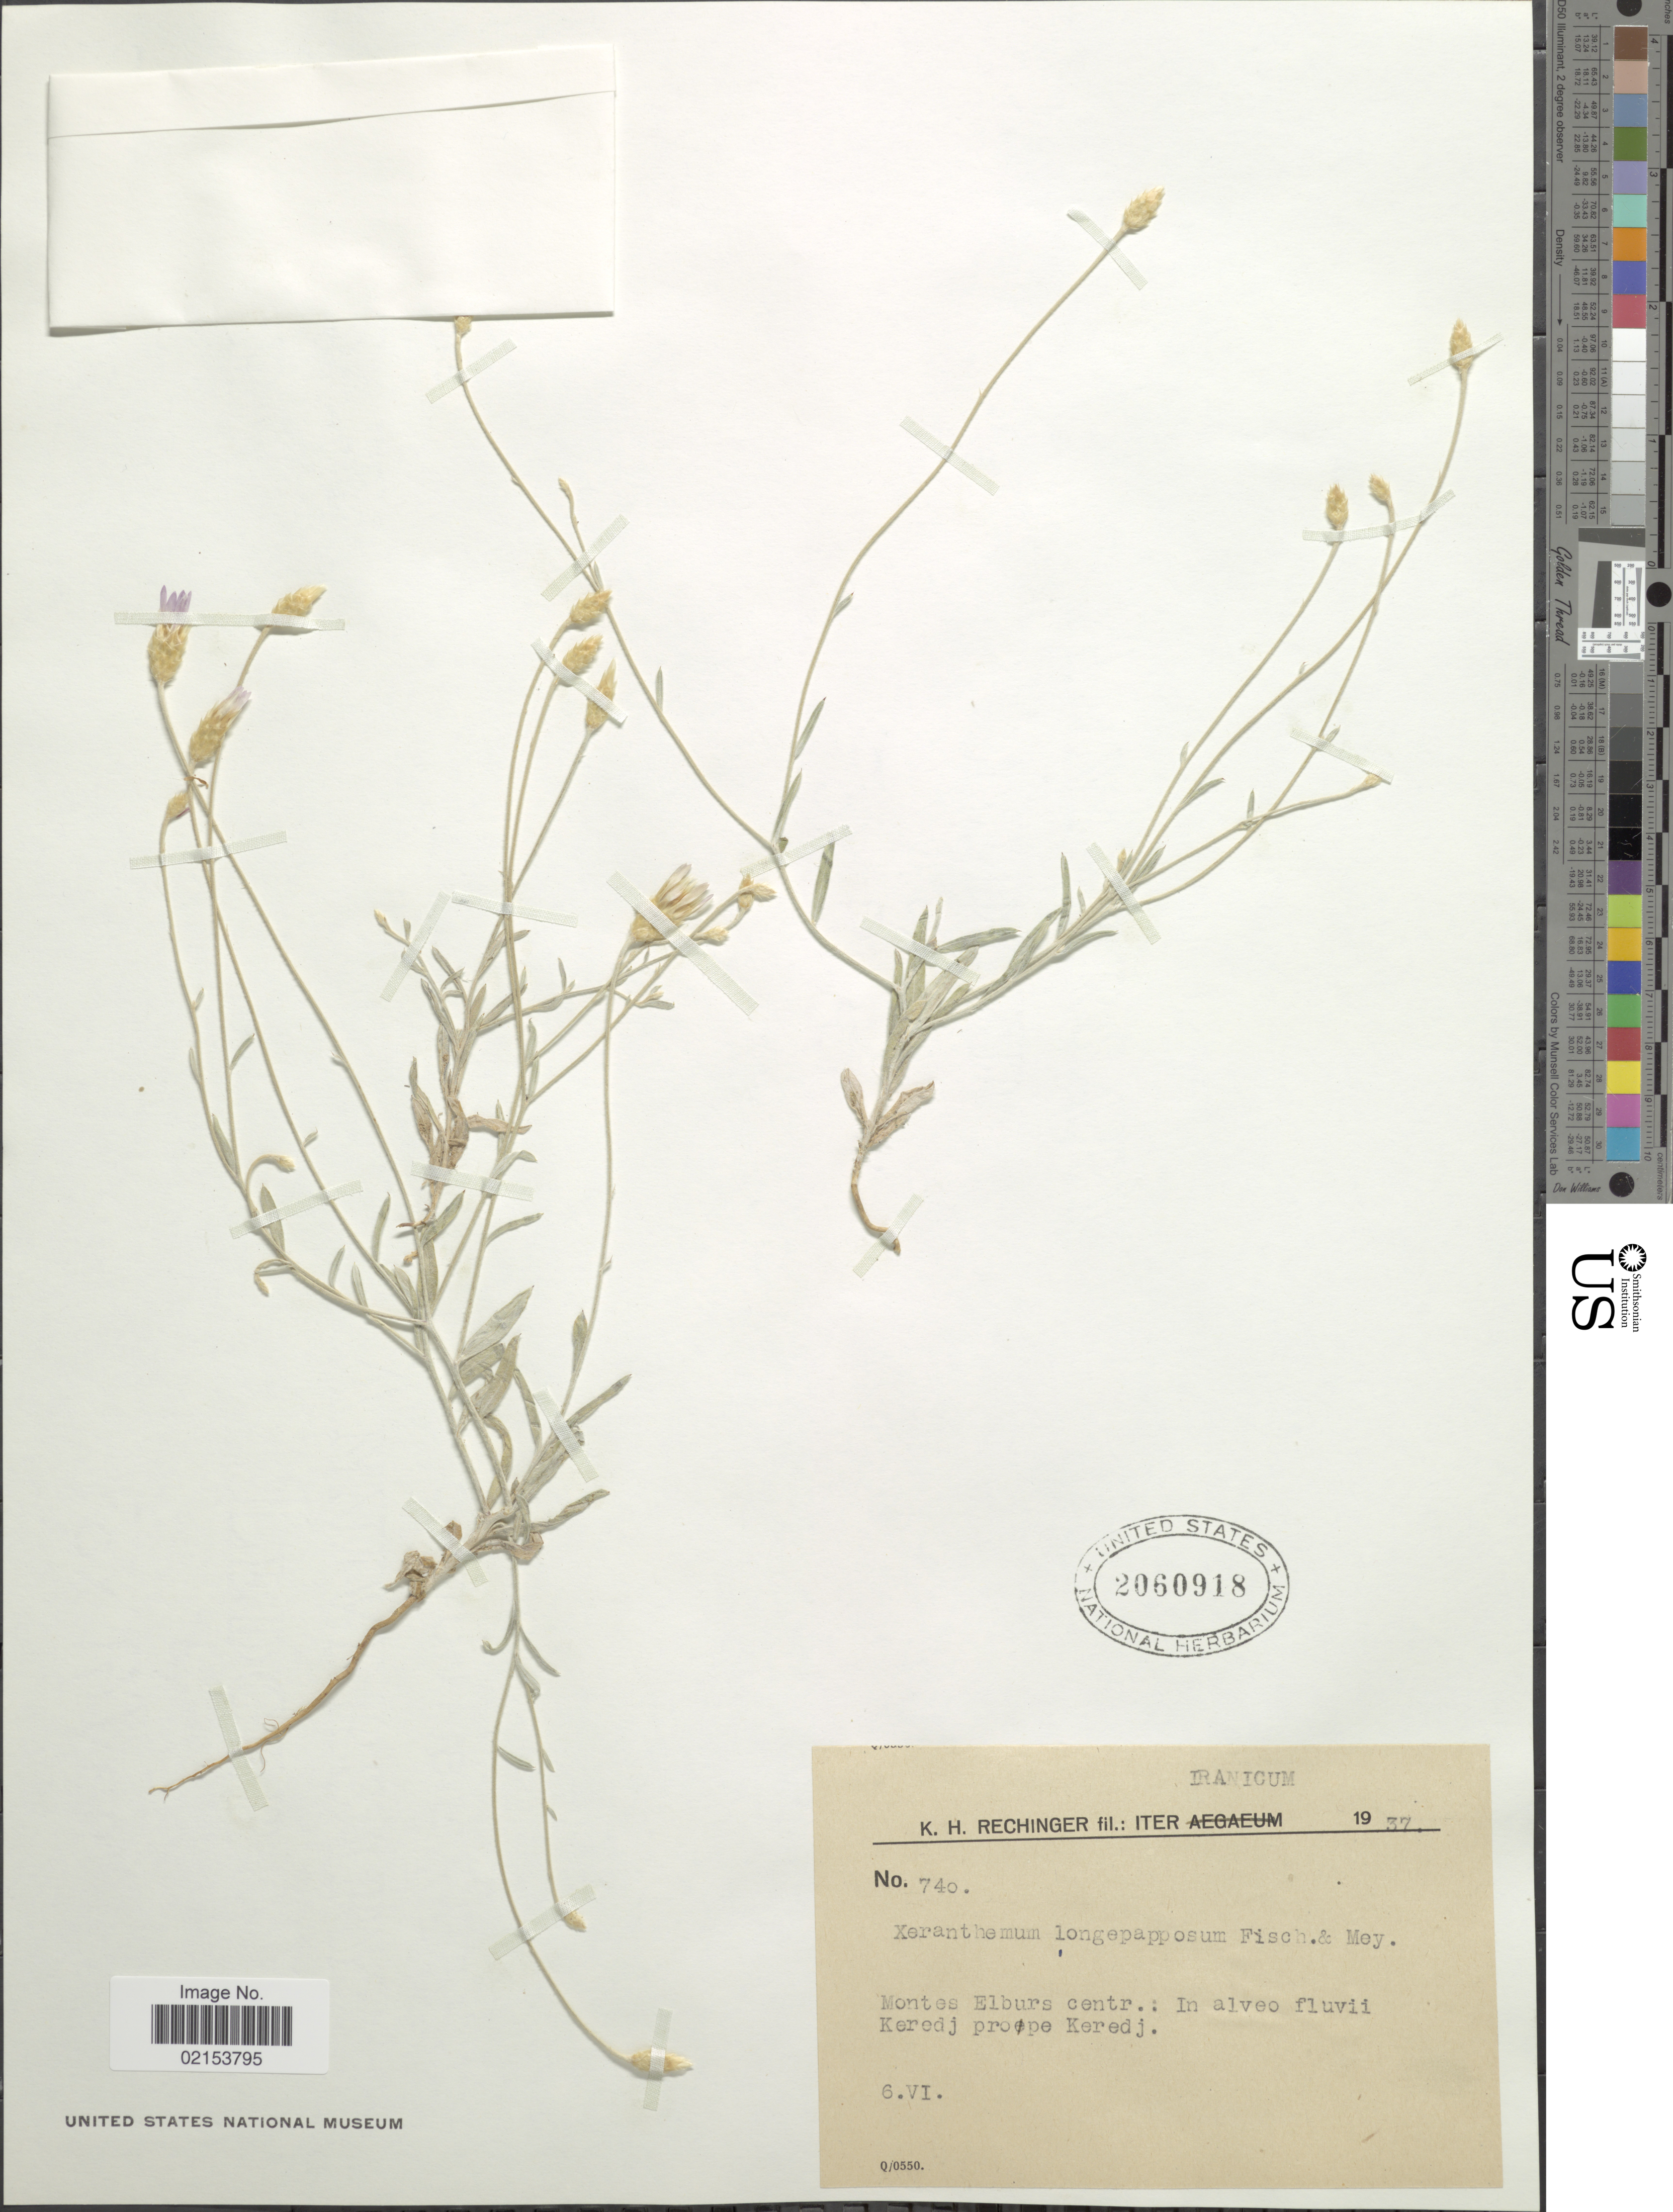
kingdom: Plantae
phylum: Tracheophyta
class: Magnoliopsida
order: Asterales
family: Asteraceae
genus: Xeranthemum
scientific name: Xeranthemum longepapposum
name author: Fisch. & C.A. Mey.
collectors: K. H. Rechinger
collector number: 740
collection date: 1937-06-06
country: Iran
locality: Iranicum. Montes Elburs centr.: In alveo fluvii Keredj prope Keredj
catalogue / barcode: US 2060918